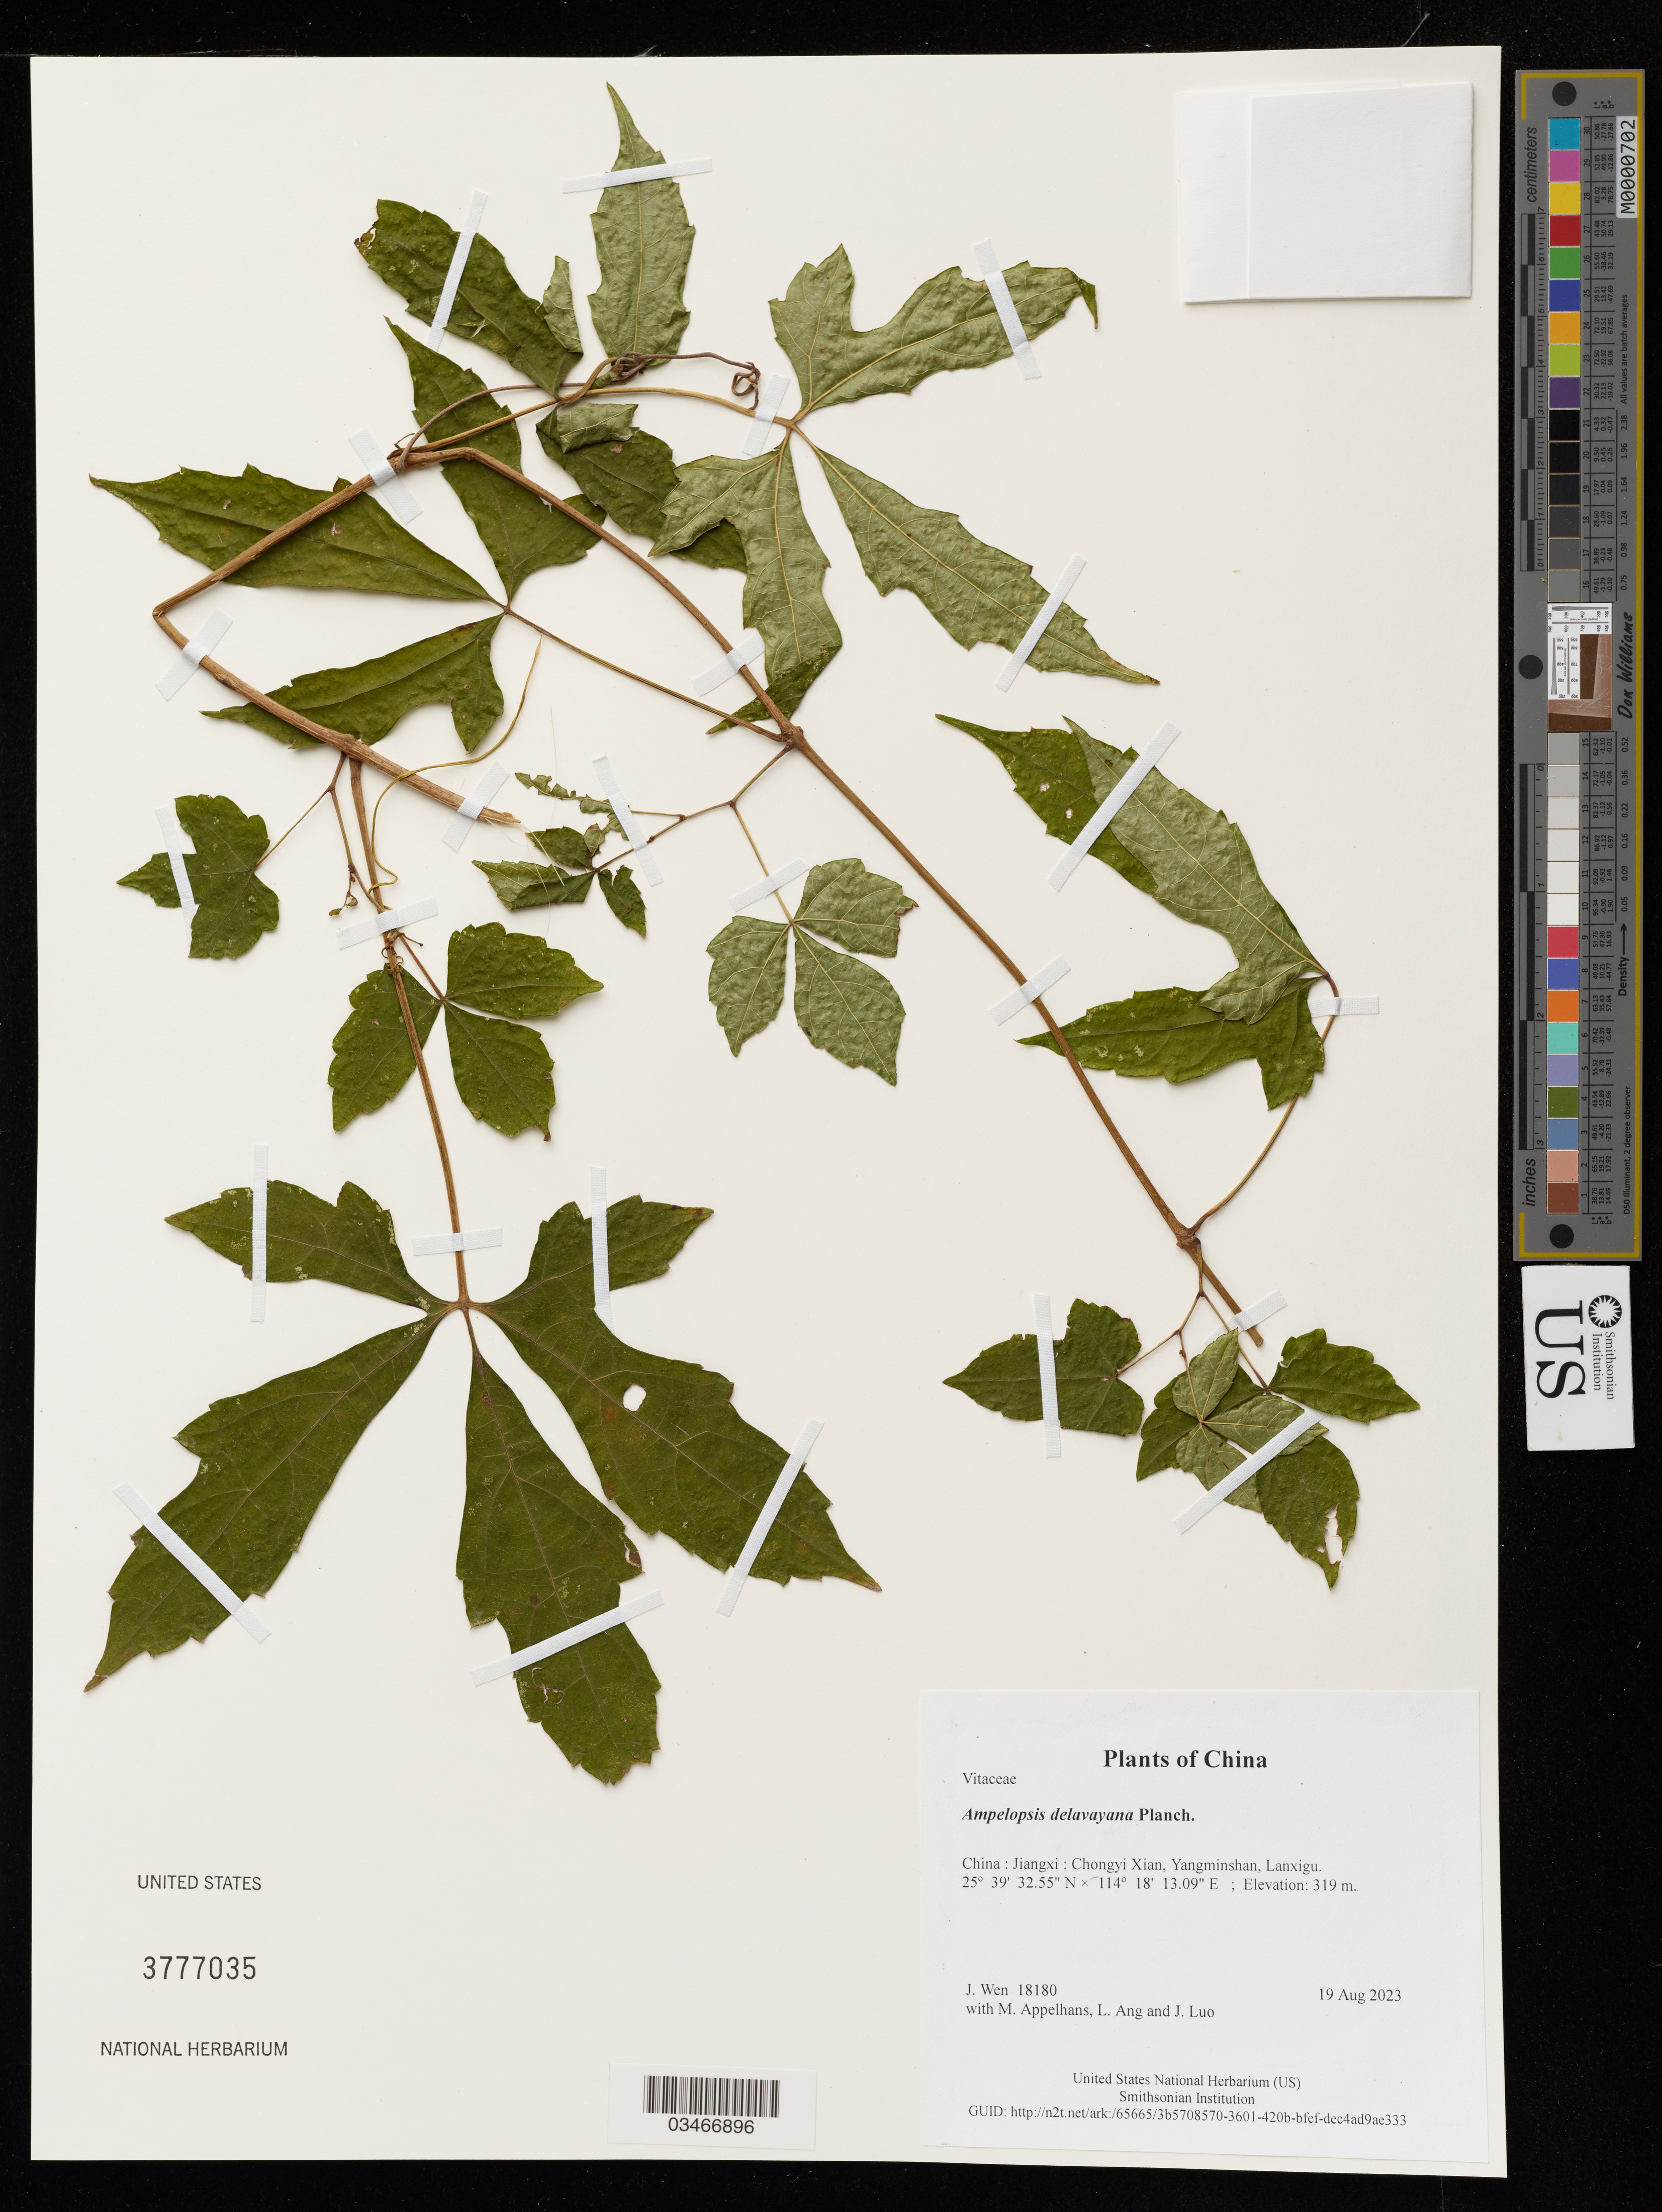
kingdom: Plantae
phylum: Tracheophyta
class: Magnoliopsida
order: Vitales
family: Vitaceae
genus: Ampelopsis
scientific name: Ampelopsis delavayana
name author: Planch.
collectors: J. Wen, M. Appelhans, L. Ang & J. Luo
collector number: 18180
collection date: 2023-08-19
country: China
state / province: Jiangxi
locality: Chongyi Xian, Yangminshan, Lanxigu.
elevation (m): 319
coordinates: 25.659042 N, 114.303635 E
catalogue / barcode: US 3777035